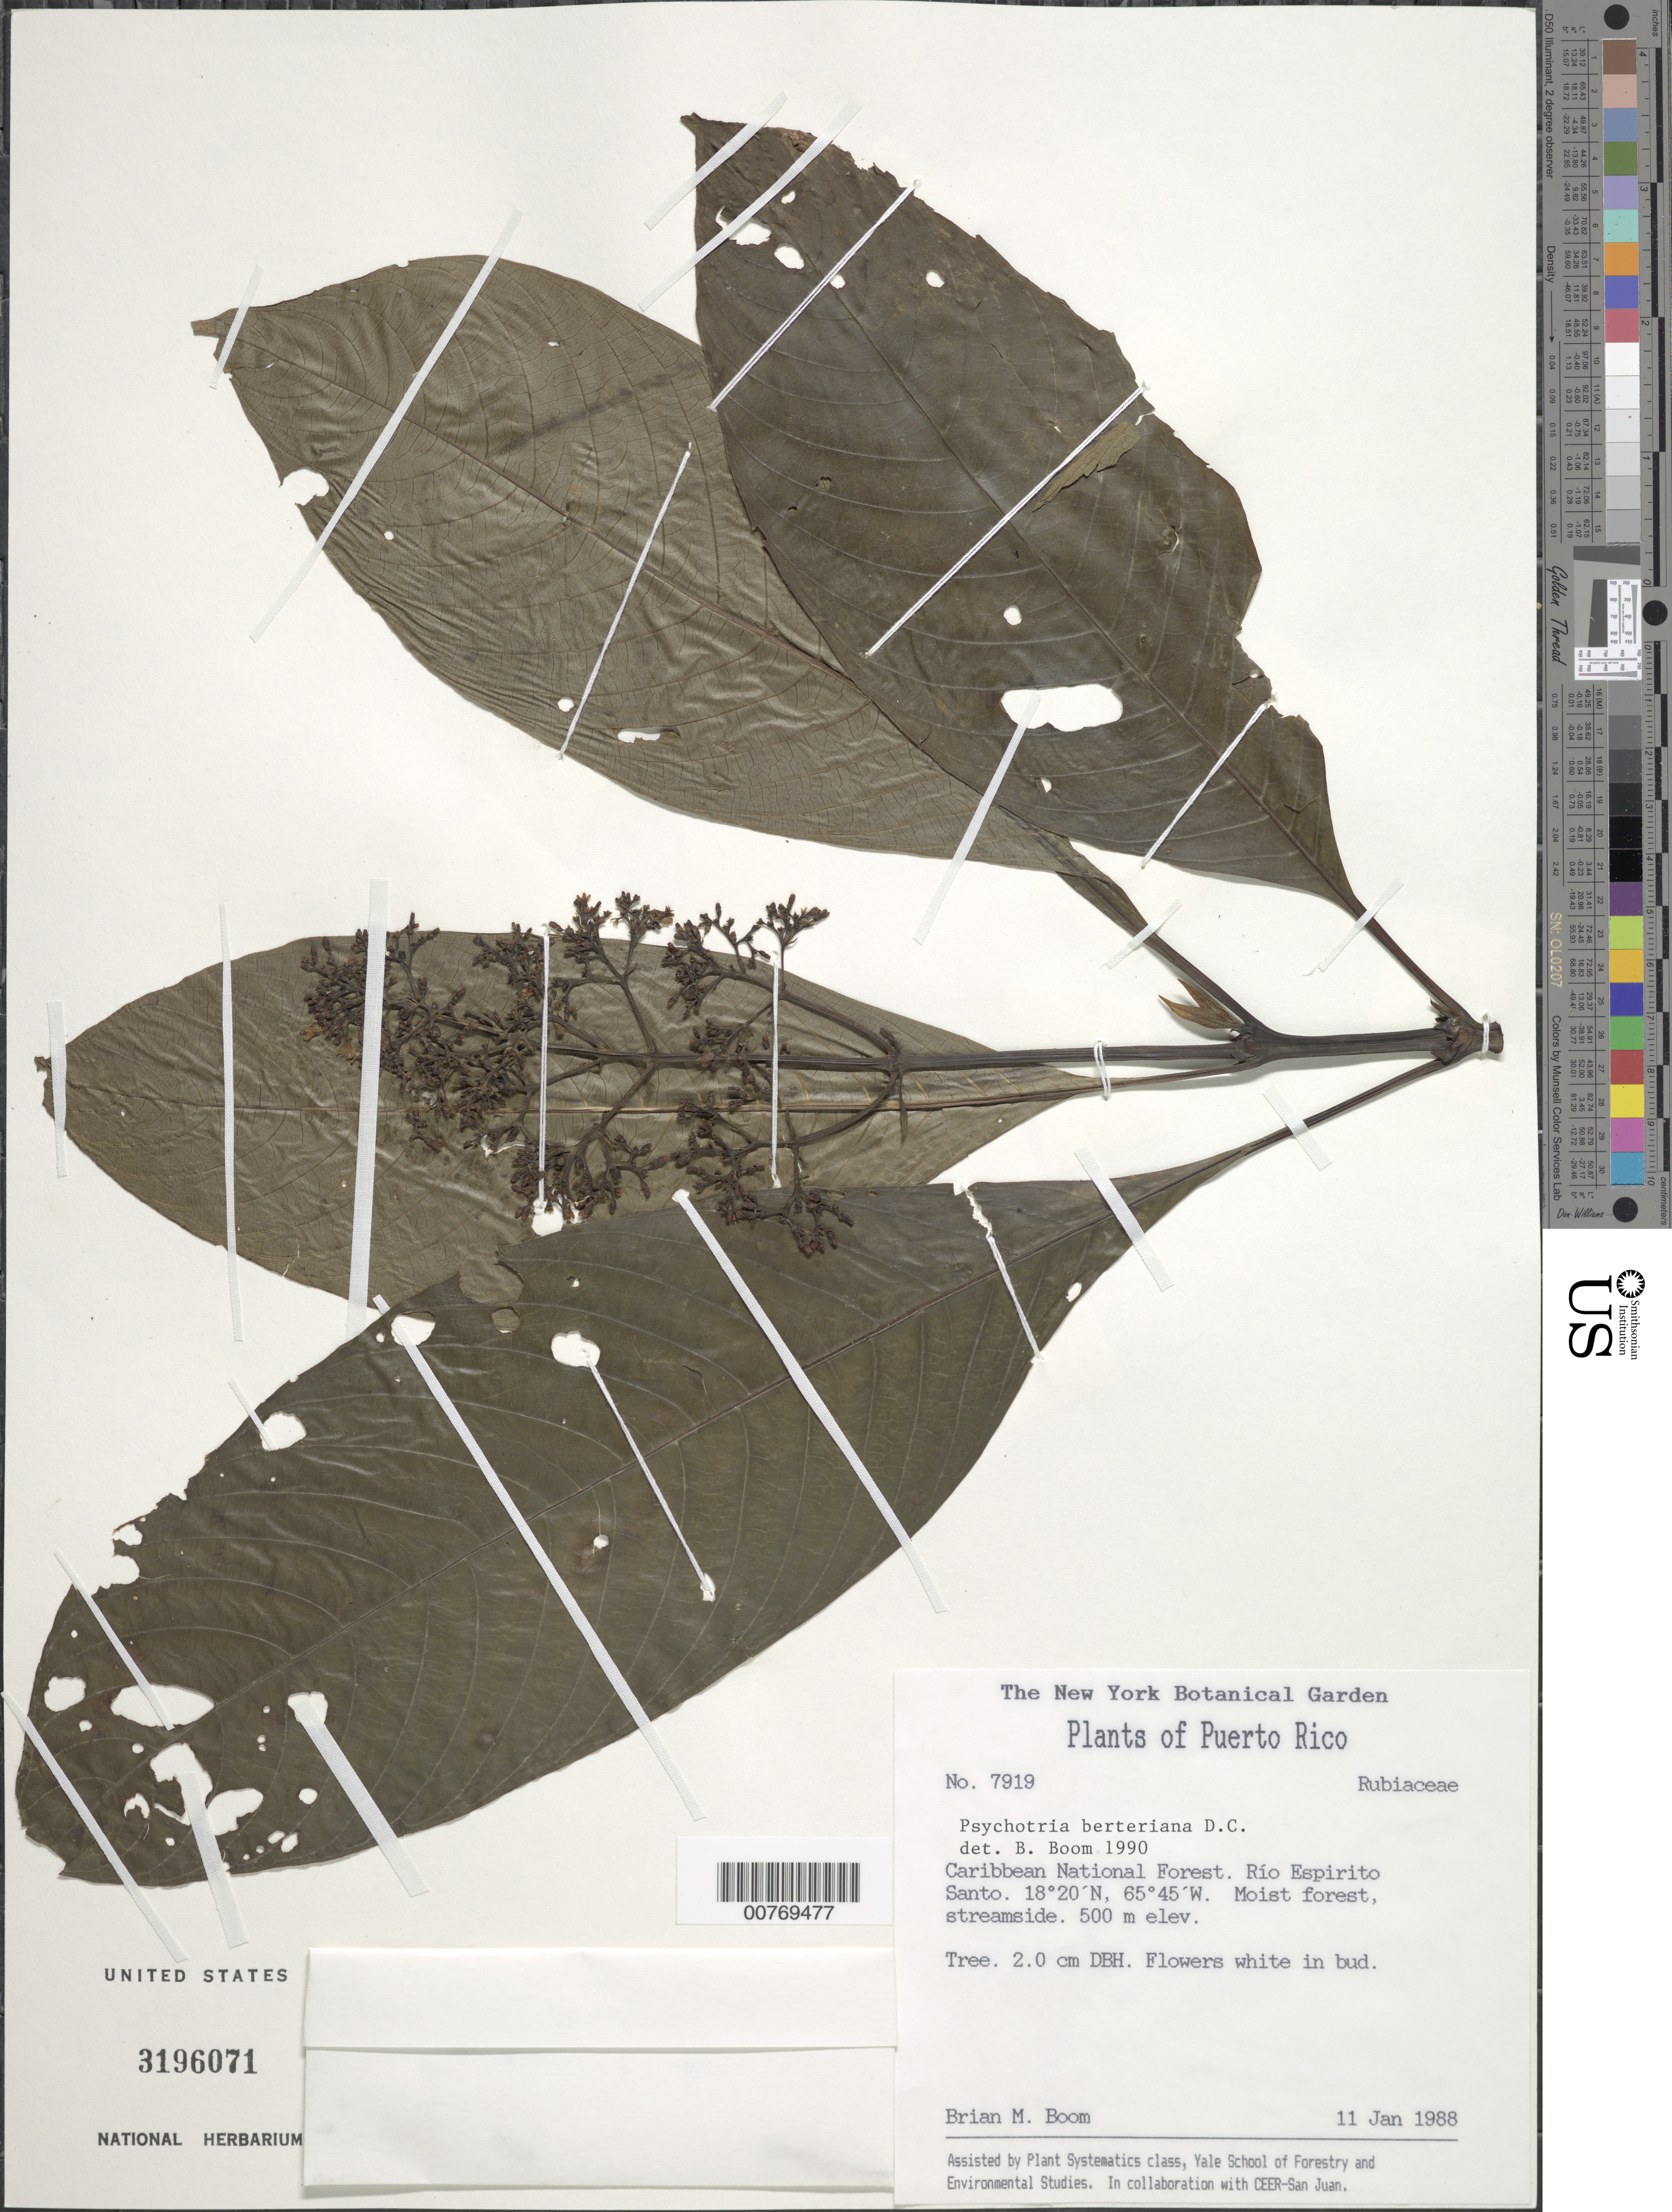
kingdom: Plantae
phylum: Tracheophyta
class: Magnoliopsida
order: Gentianales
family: Rubiaceae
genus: Psychotria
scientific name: Psychotria berteroana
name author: DC.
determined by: Boom, B. M.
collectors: B. M. Boom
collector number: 7919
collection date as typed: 11 Jan 1988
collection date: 1988-01-11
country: Puerto Rico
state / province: Río Grande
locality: Caribbean National Forest. Río Espiritu Santo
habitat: Moist forest, streamside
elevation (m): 500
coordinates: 18.33333333, -65.75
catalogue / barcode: US 3196071